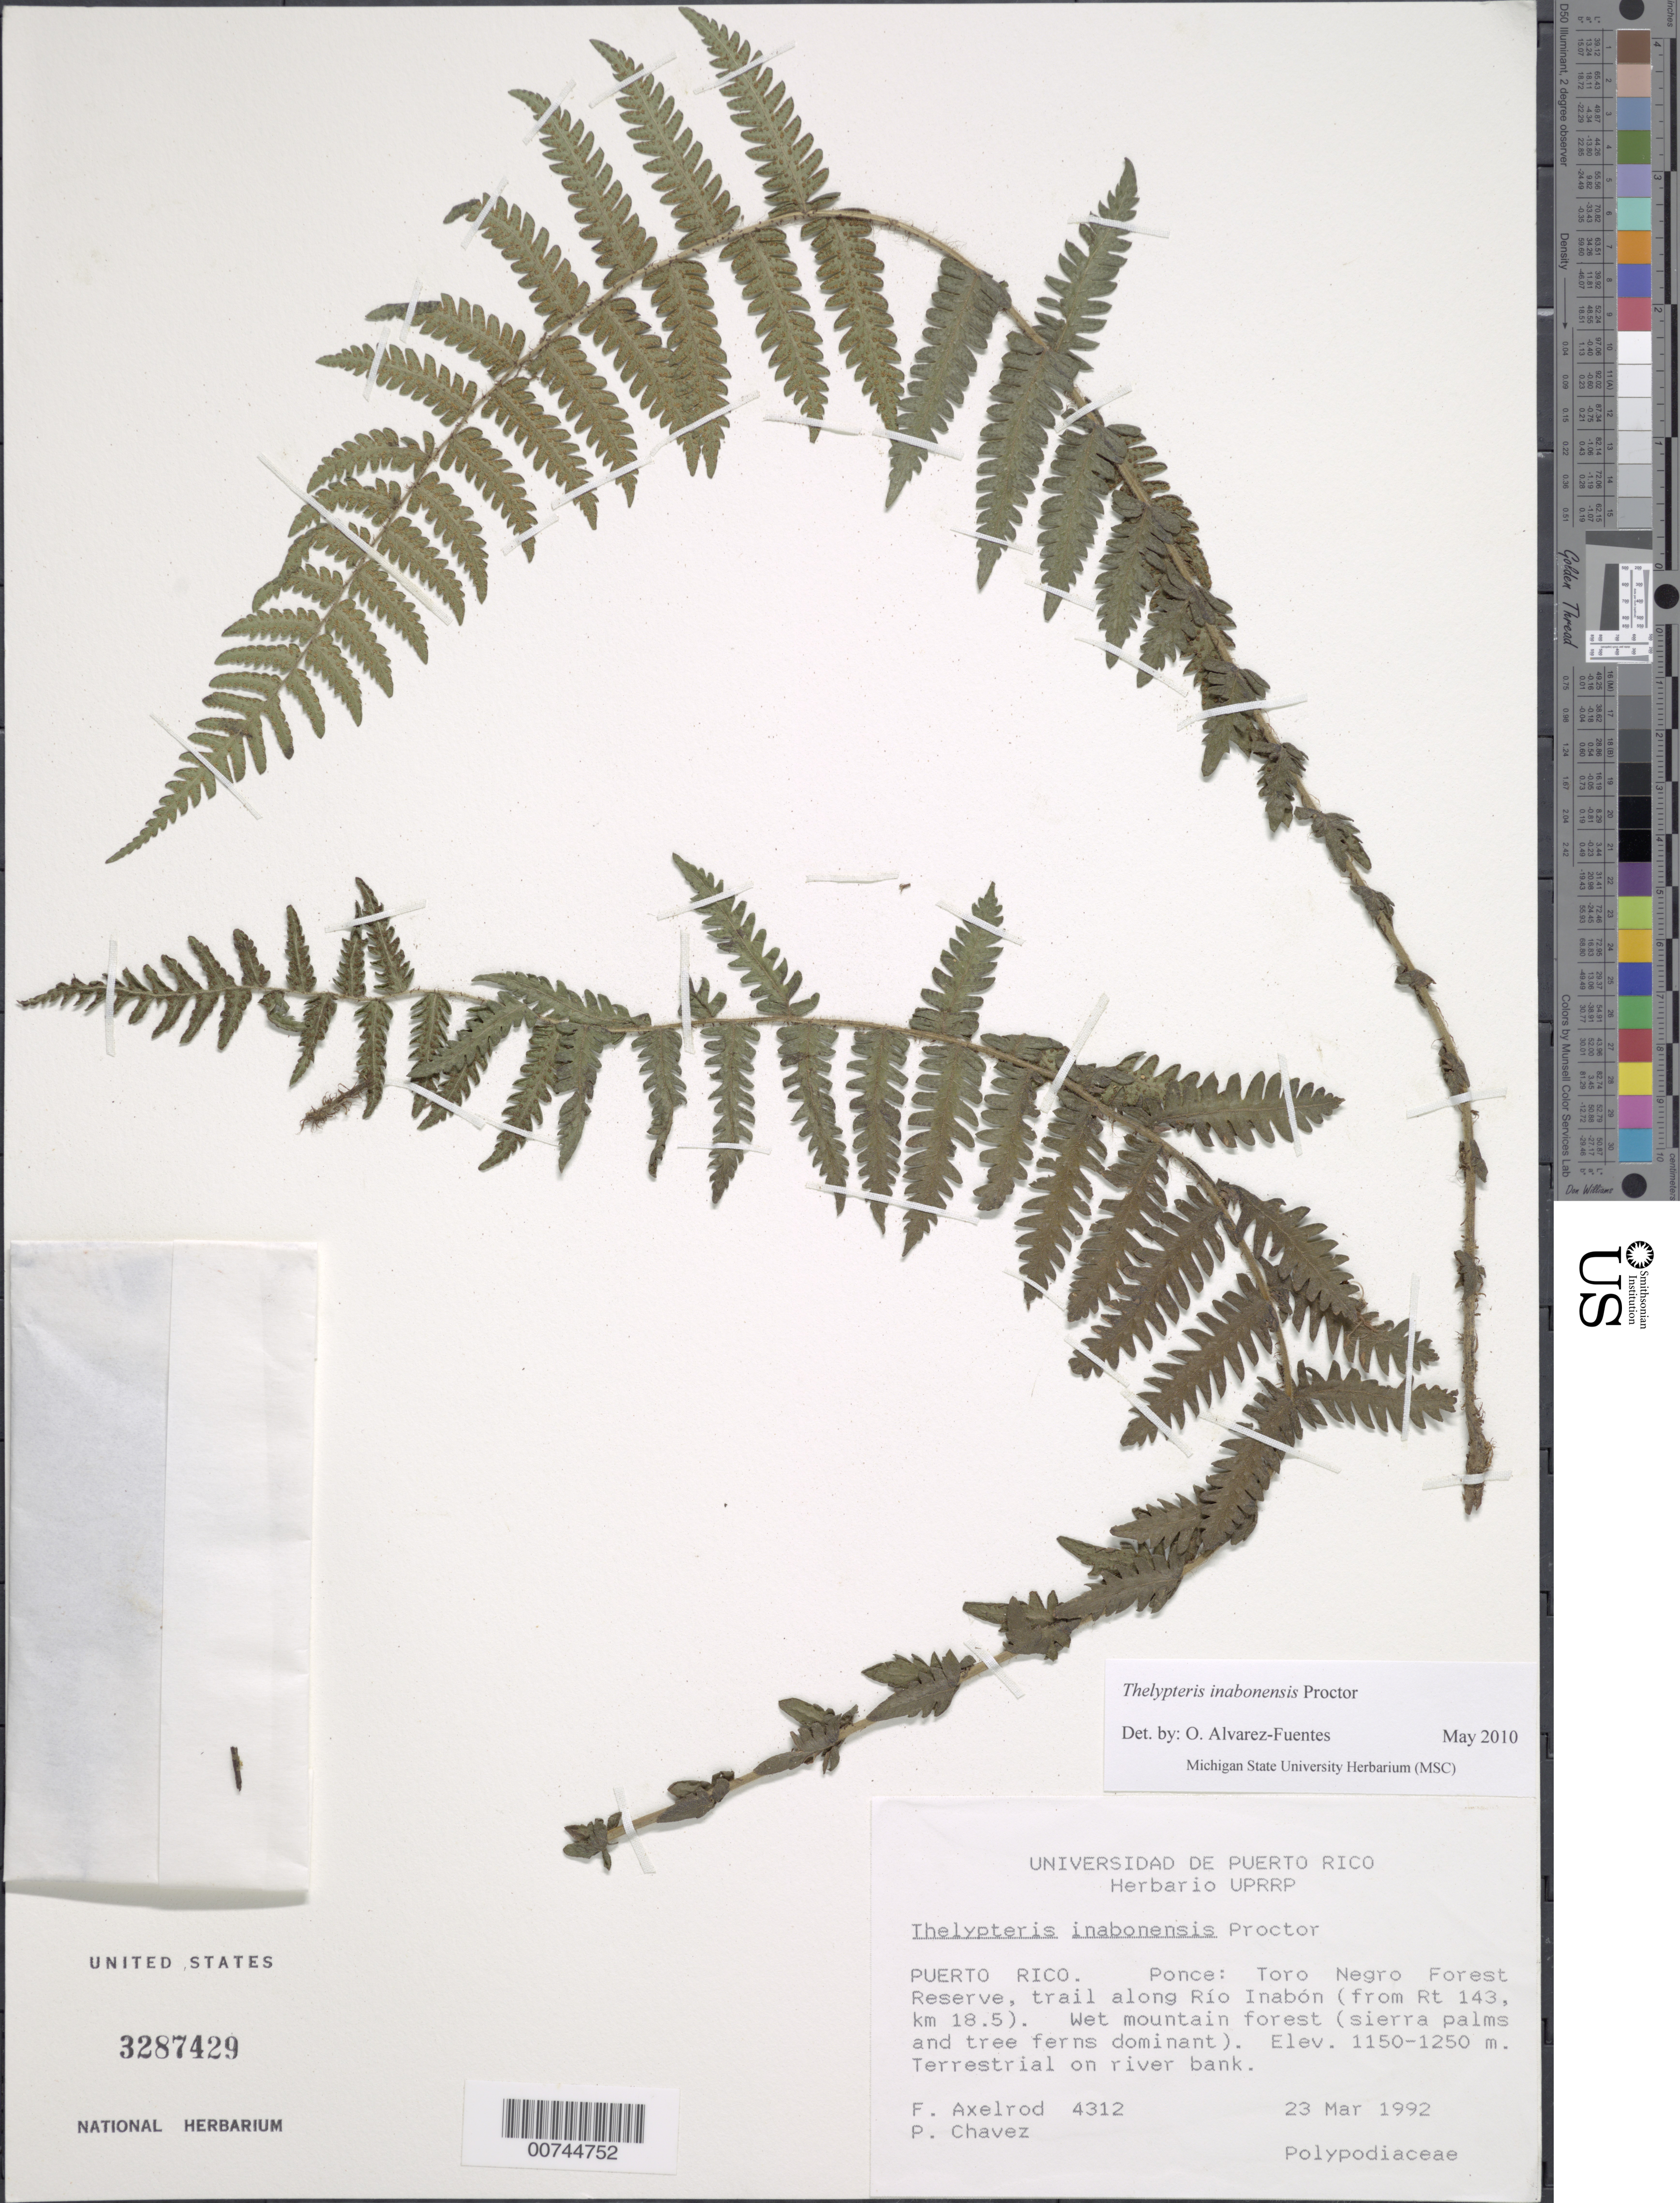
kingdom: Plantae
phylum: Tracheophyta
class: Polypodiopsida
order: Polypodiales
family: Thelypteridaceae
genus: Amauropelta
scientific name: Amauropelta inabonensis (Proctor) comb. nov., ined 2015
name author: (Proctor)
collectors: G. R. Proctor, F. S. Axelrod & P. Chavez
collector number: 4312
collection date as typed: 23 Mar 1992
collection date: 1992-03-23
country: Puerto Rico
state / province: Ponce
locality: Toro Negro Forest Reserve, trail along Río Inabón (from Rt 143, km 18.5). Wet mountain forest (sierra palms and tree ferns dominant)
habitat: Terrestrial on river bank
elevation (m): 1150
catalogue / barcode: US 3287429